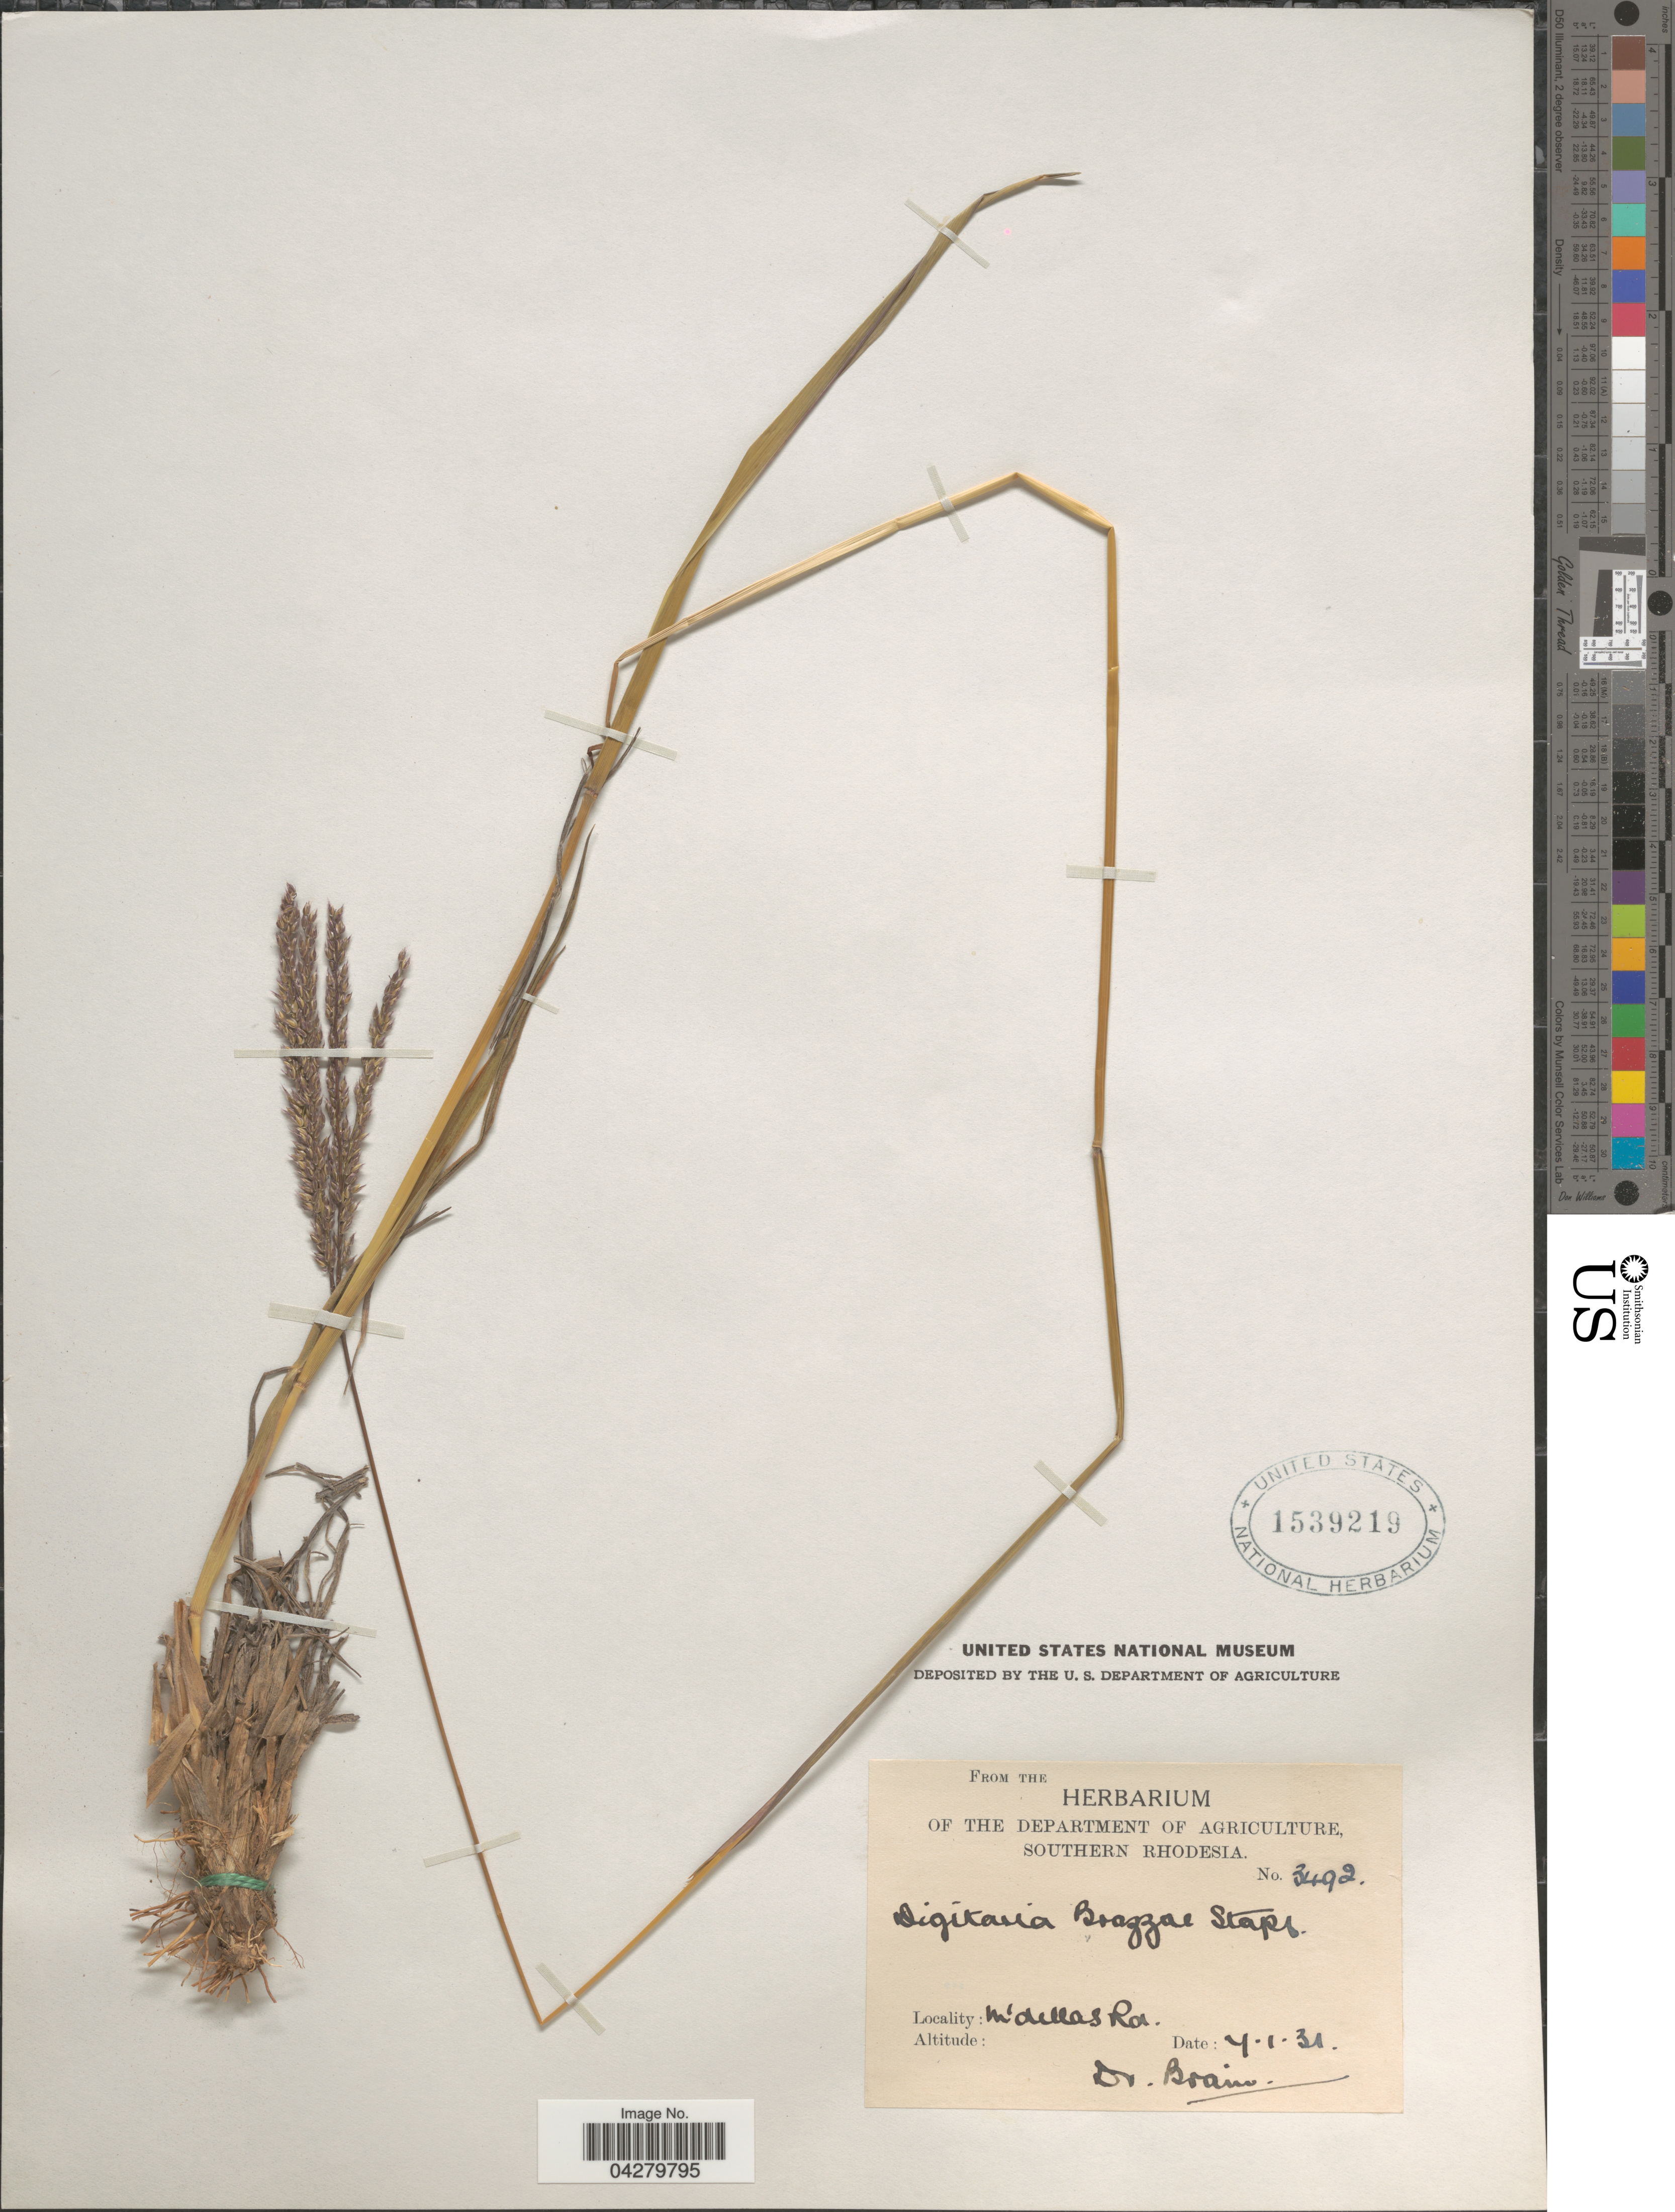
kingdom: Plantae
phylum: Tracheophyta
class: Liliopsida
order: Poales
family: Poaceae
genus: Digitaria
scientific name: Digitaria brazzae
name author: (Franch.) Stapf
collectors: Brain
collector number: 3492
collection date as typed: Transcribed d/m/y: 7/1/31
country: Zimbabwe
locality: Midellas Rd.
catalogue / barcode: US 1539219